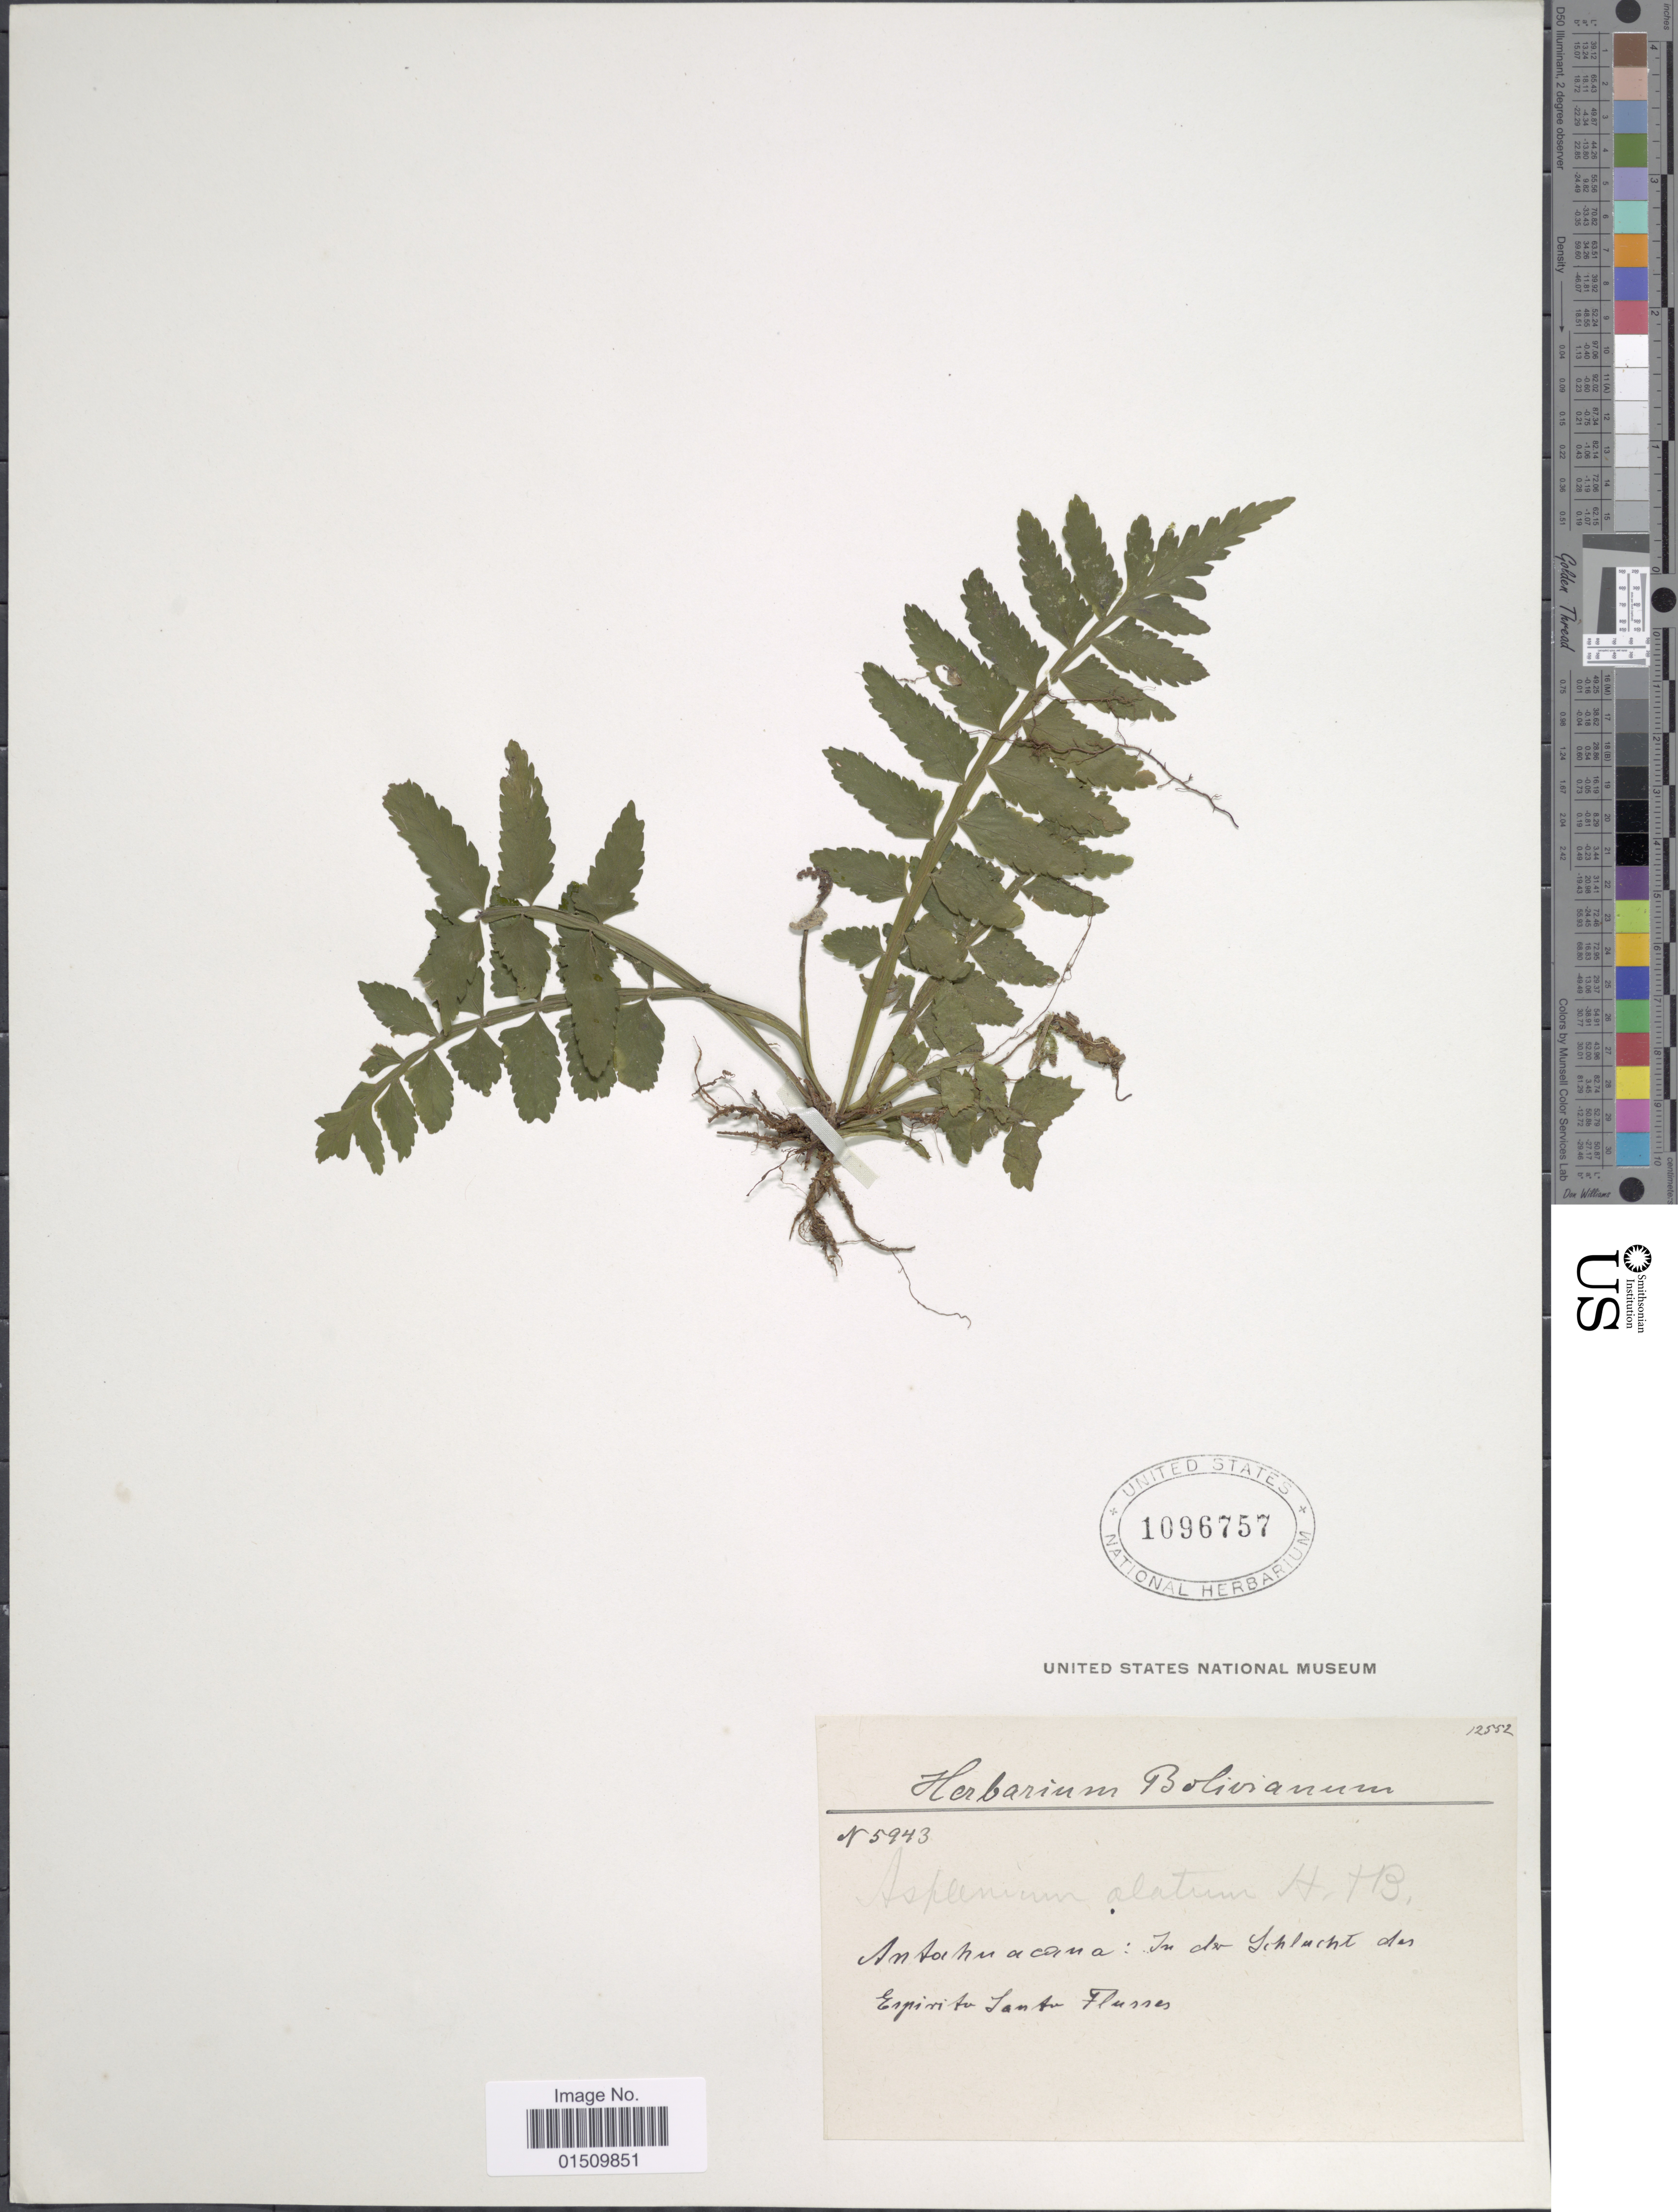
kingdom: Plantae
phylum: Tracheophyta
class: Polypodiopsida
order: Polypodiales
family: Aspleniaceae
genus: Asplenium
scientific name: Asplenium alatum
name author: Humb. & Bonpl. ex Willd.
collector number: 5943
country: Bolivia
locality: Achaconchi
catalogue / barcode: US 1096757